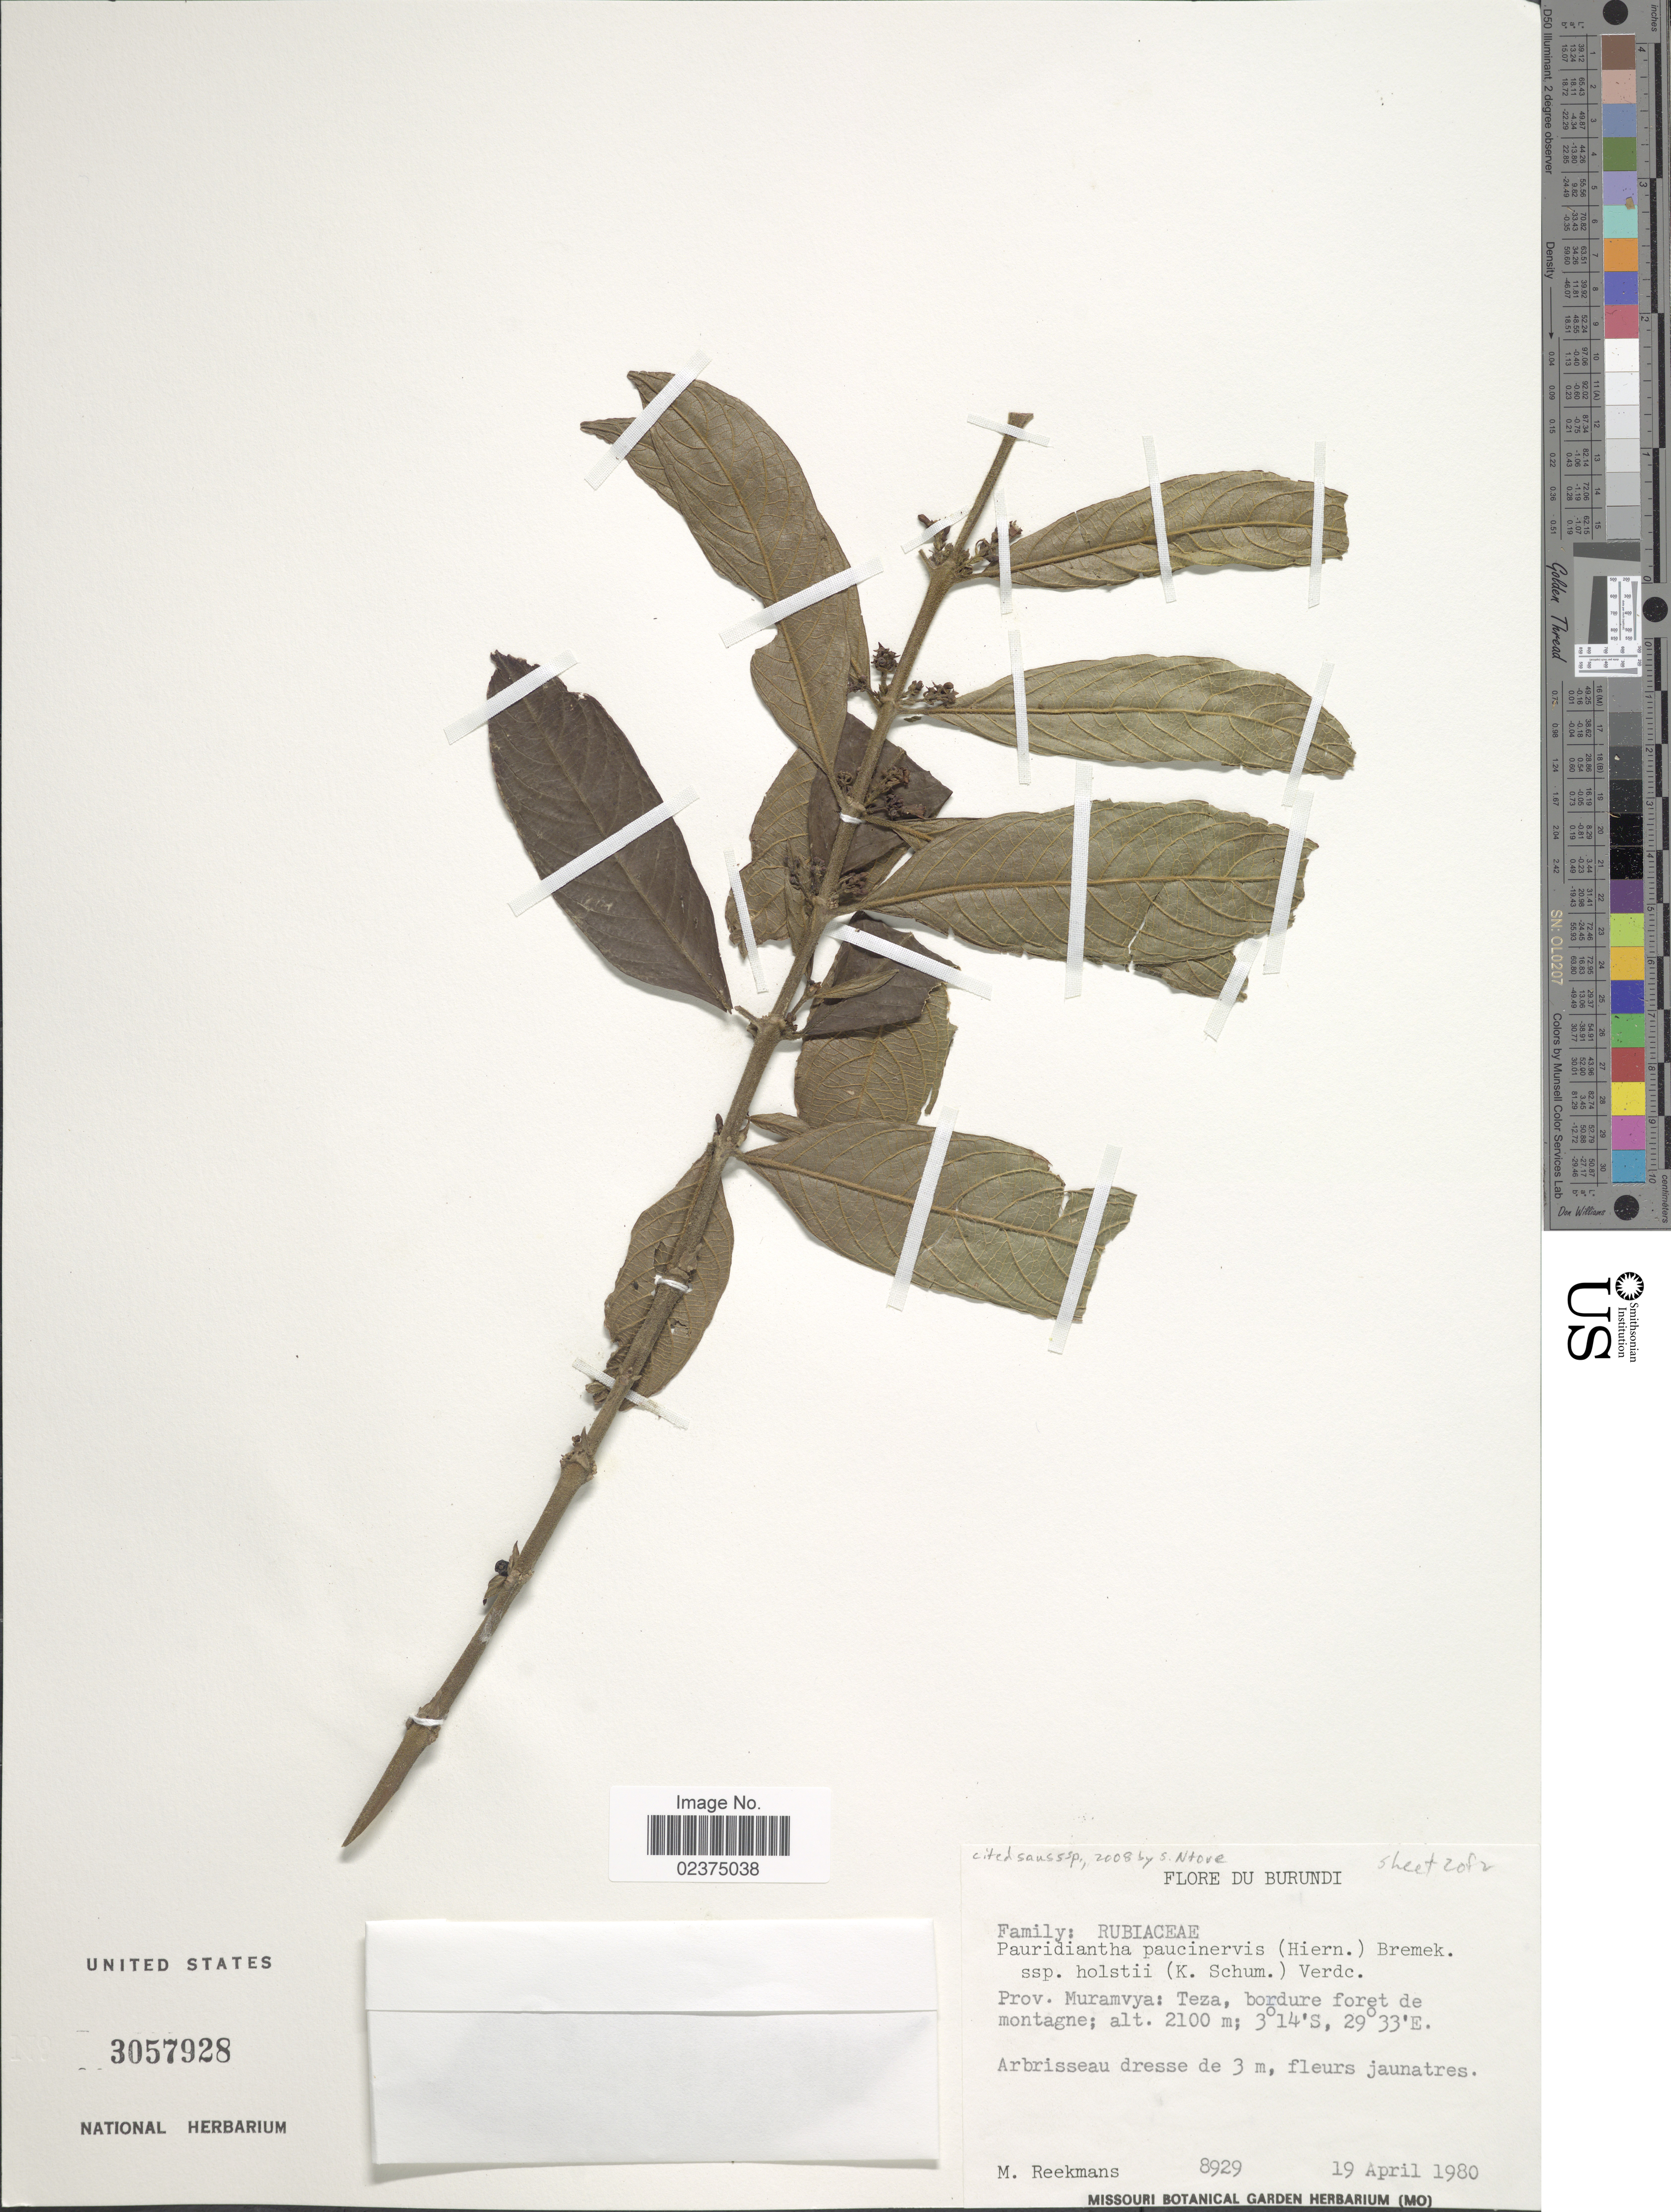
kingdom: Plantae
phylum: Tracheophyta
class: Magnoliopsida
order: Gentianales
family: Rubiaceae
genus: Pauridiantha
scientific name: Pauridiantha paucinervis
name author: (Hiern) Bremek.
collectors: M. Reekmans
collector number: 8929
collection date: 1980-04-19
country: Burundi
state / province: Muramvya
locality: Teza, bordure foret de montagne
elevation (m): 2100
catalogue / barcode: US 3057928